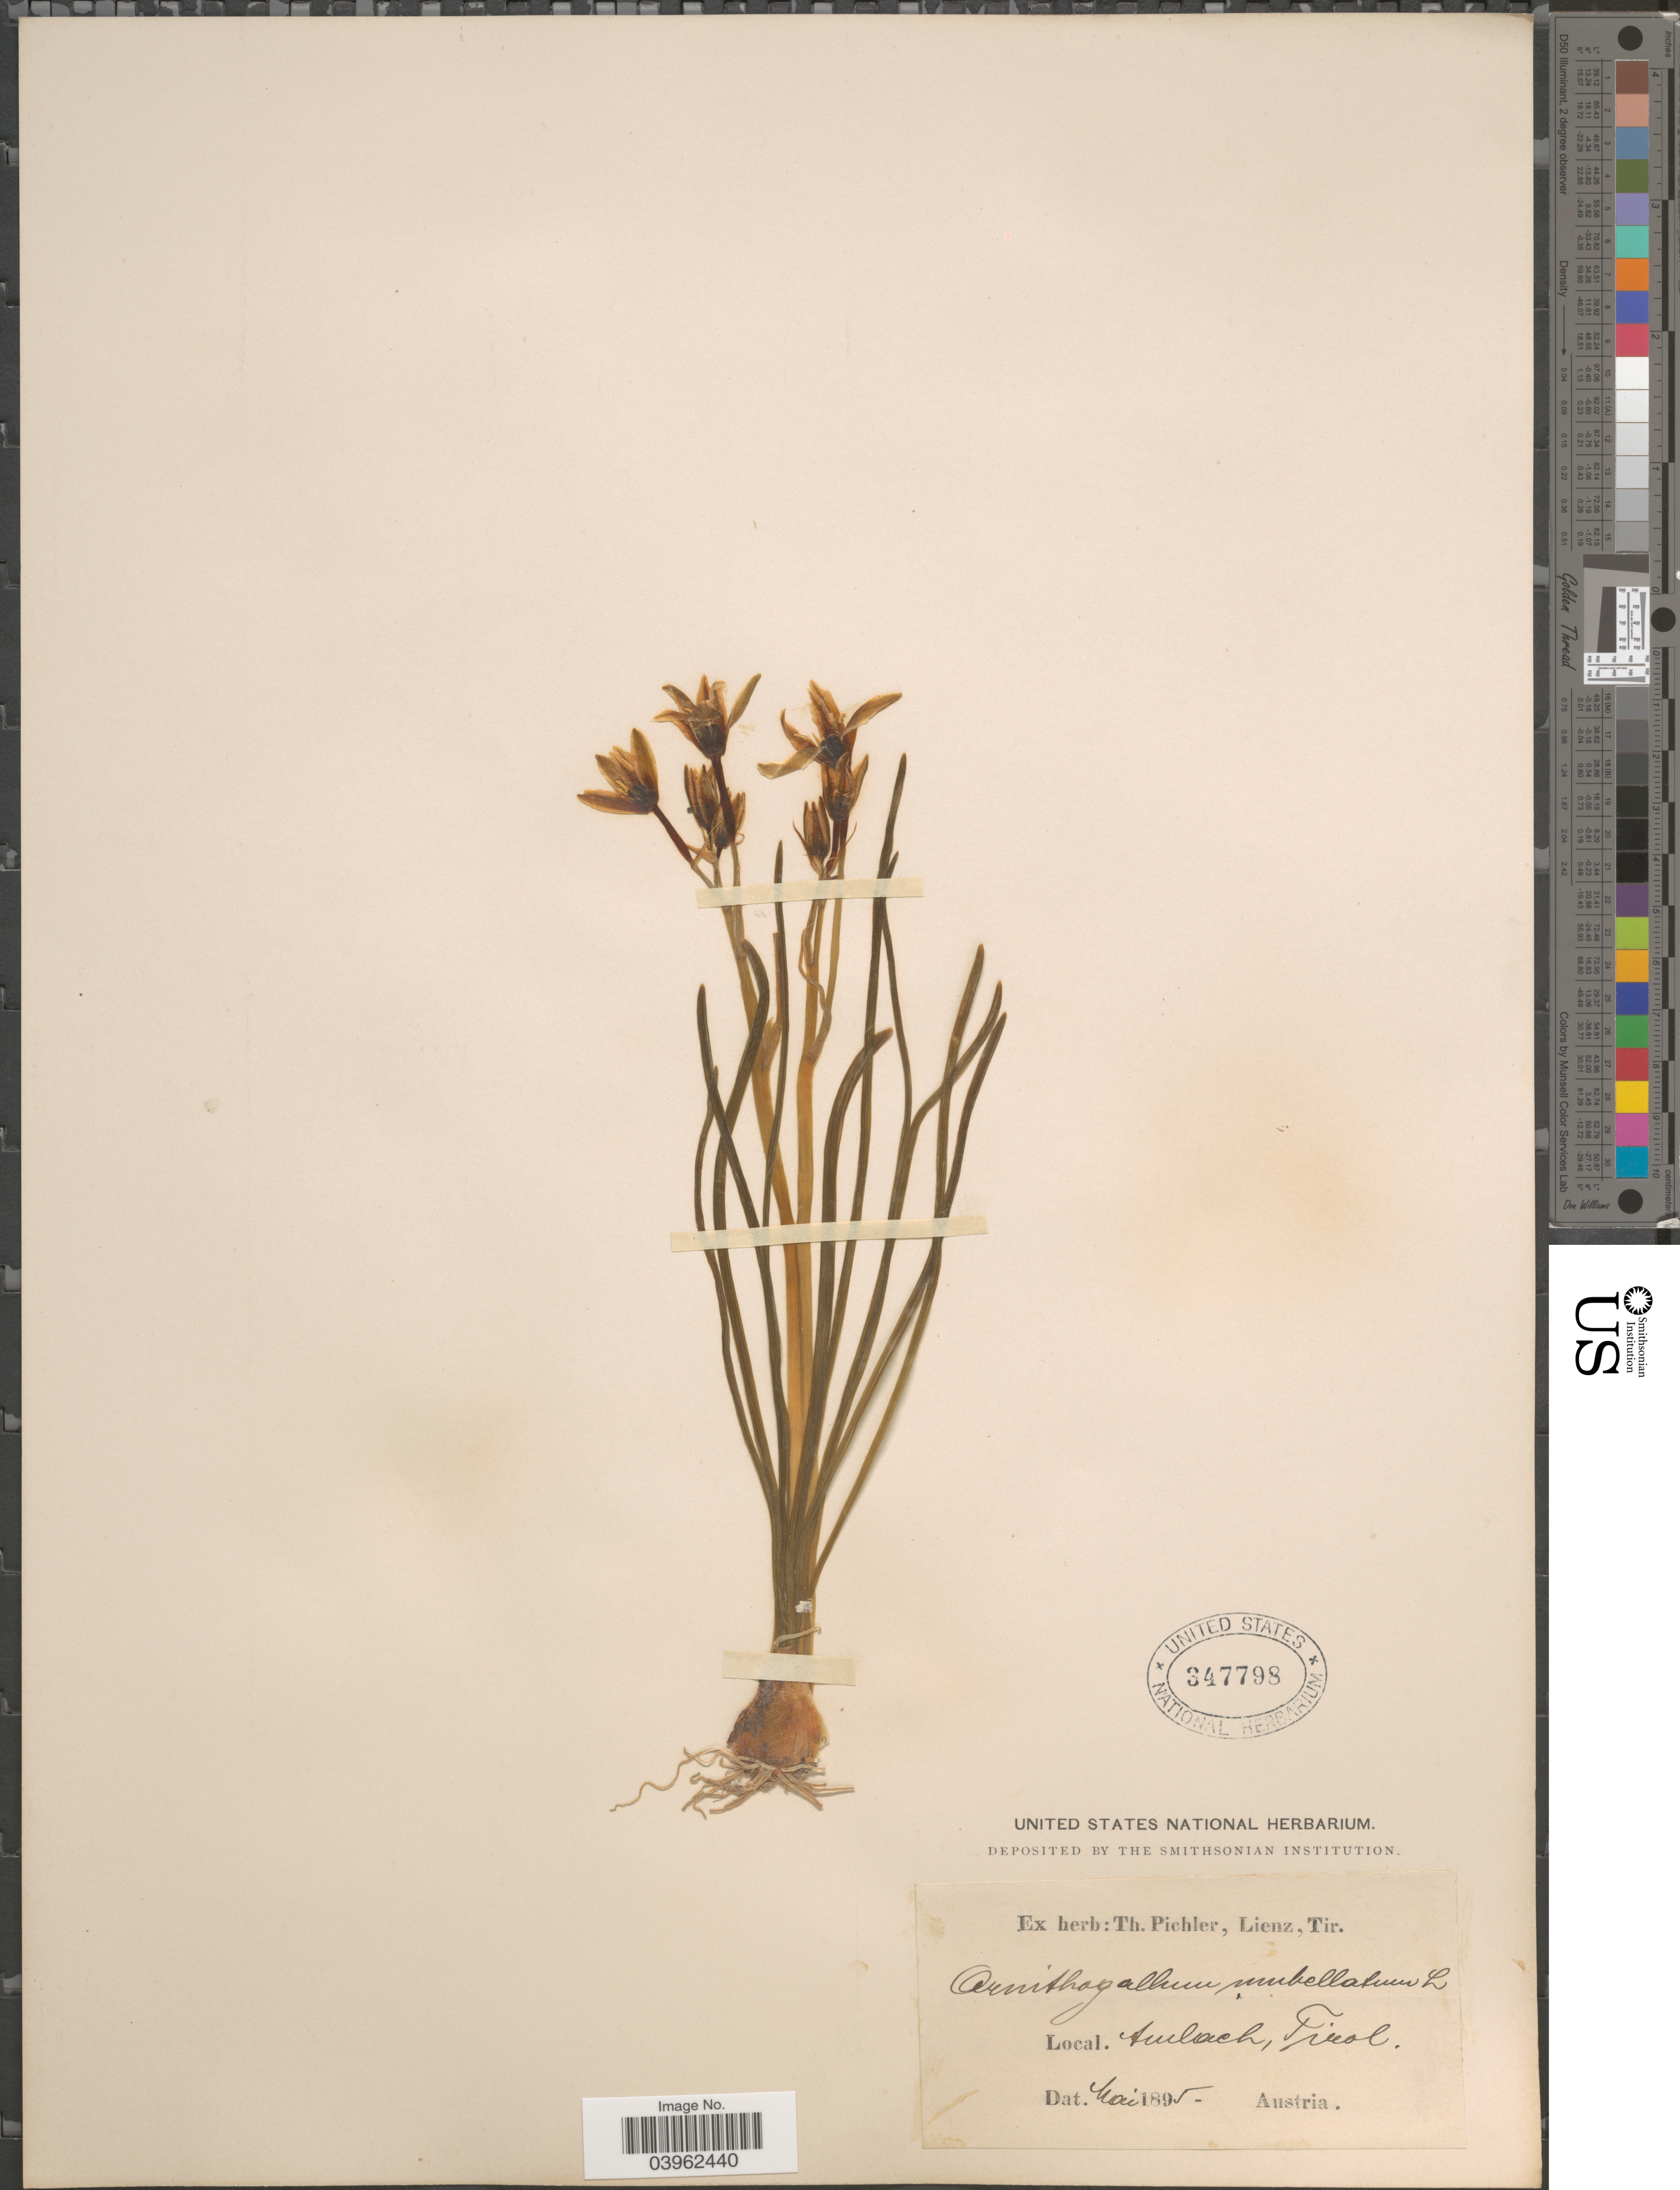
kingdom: Plantae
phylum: Tracheophyta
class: Liliopsida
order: Asparagales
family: Asparagaceae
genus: Ornithogalum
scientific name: Ornithogalum umbellatum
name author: L.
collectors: ex herb. T. Pichler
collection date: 1895-05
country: Austria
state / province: Tirol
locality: Ambach.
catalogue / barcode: US 347798